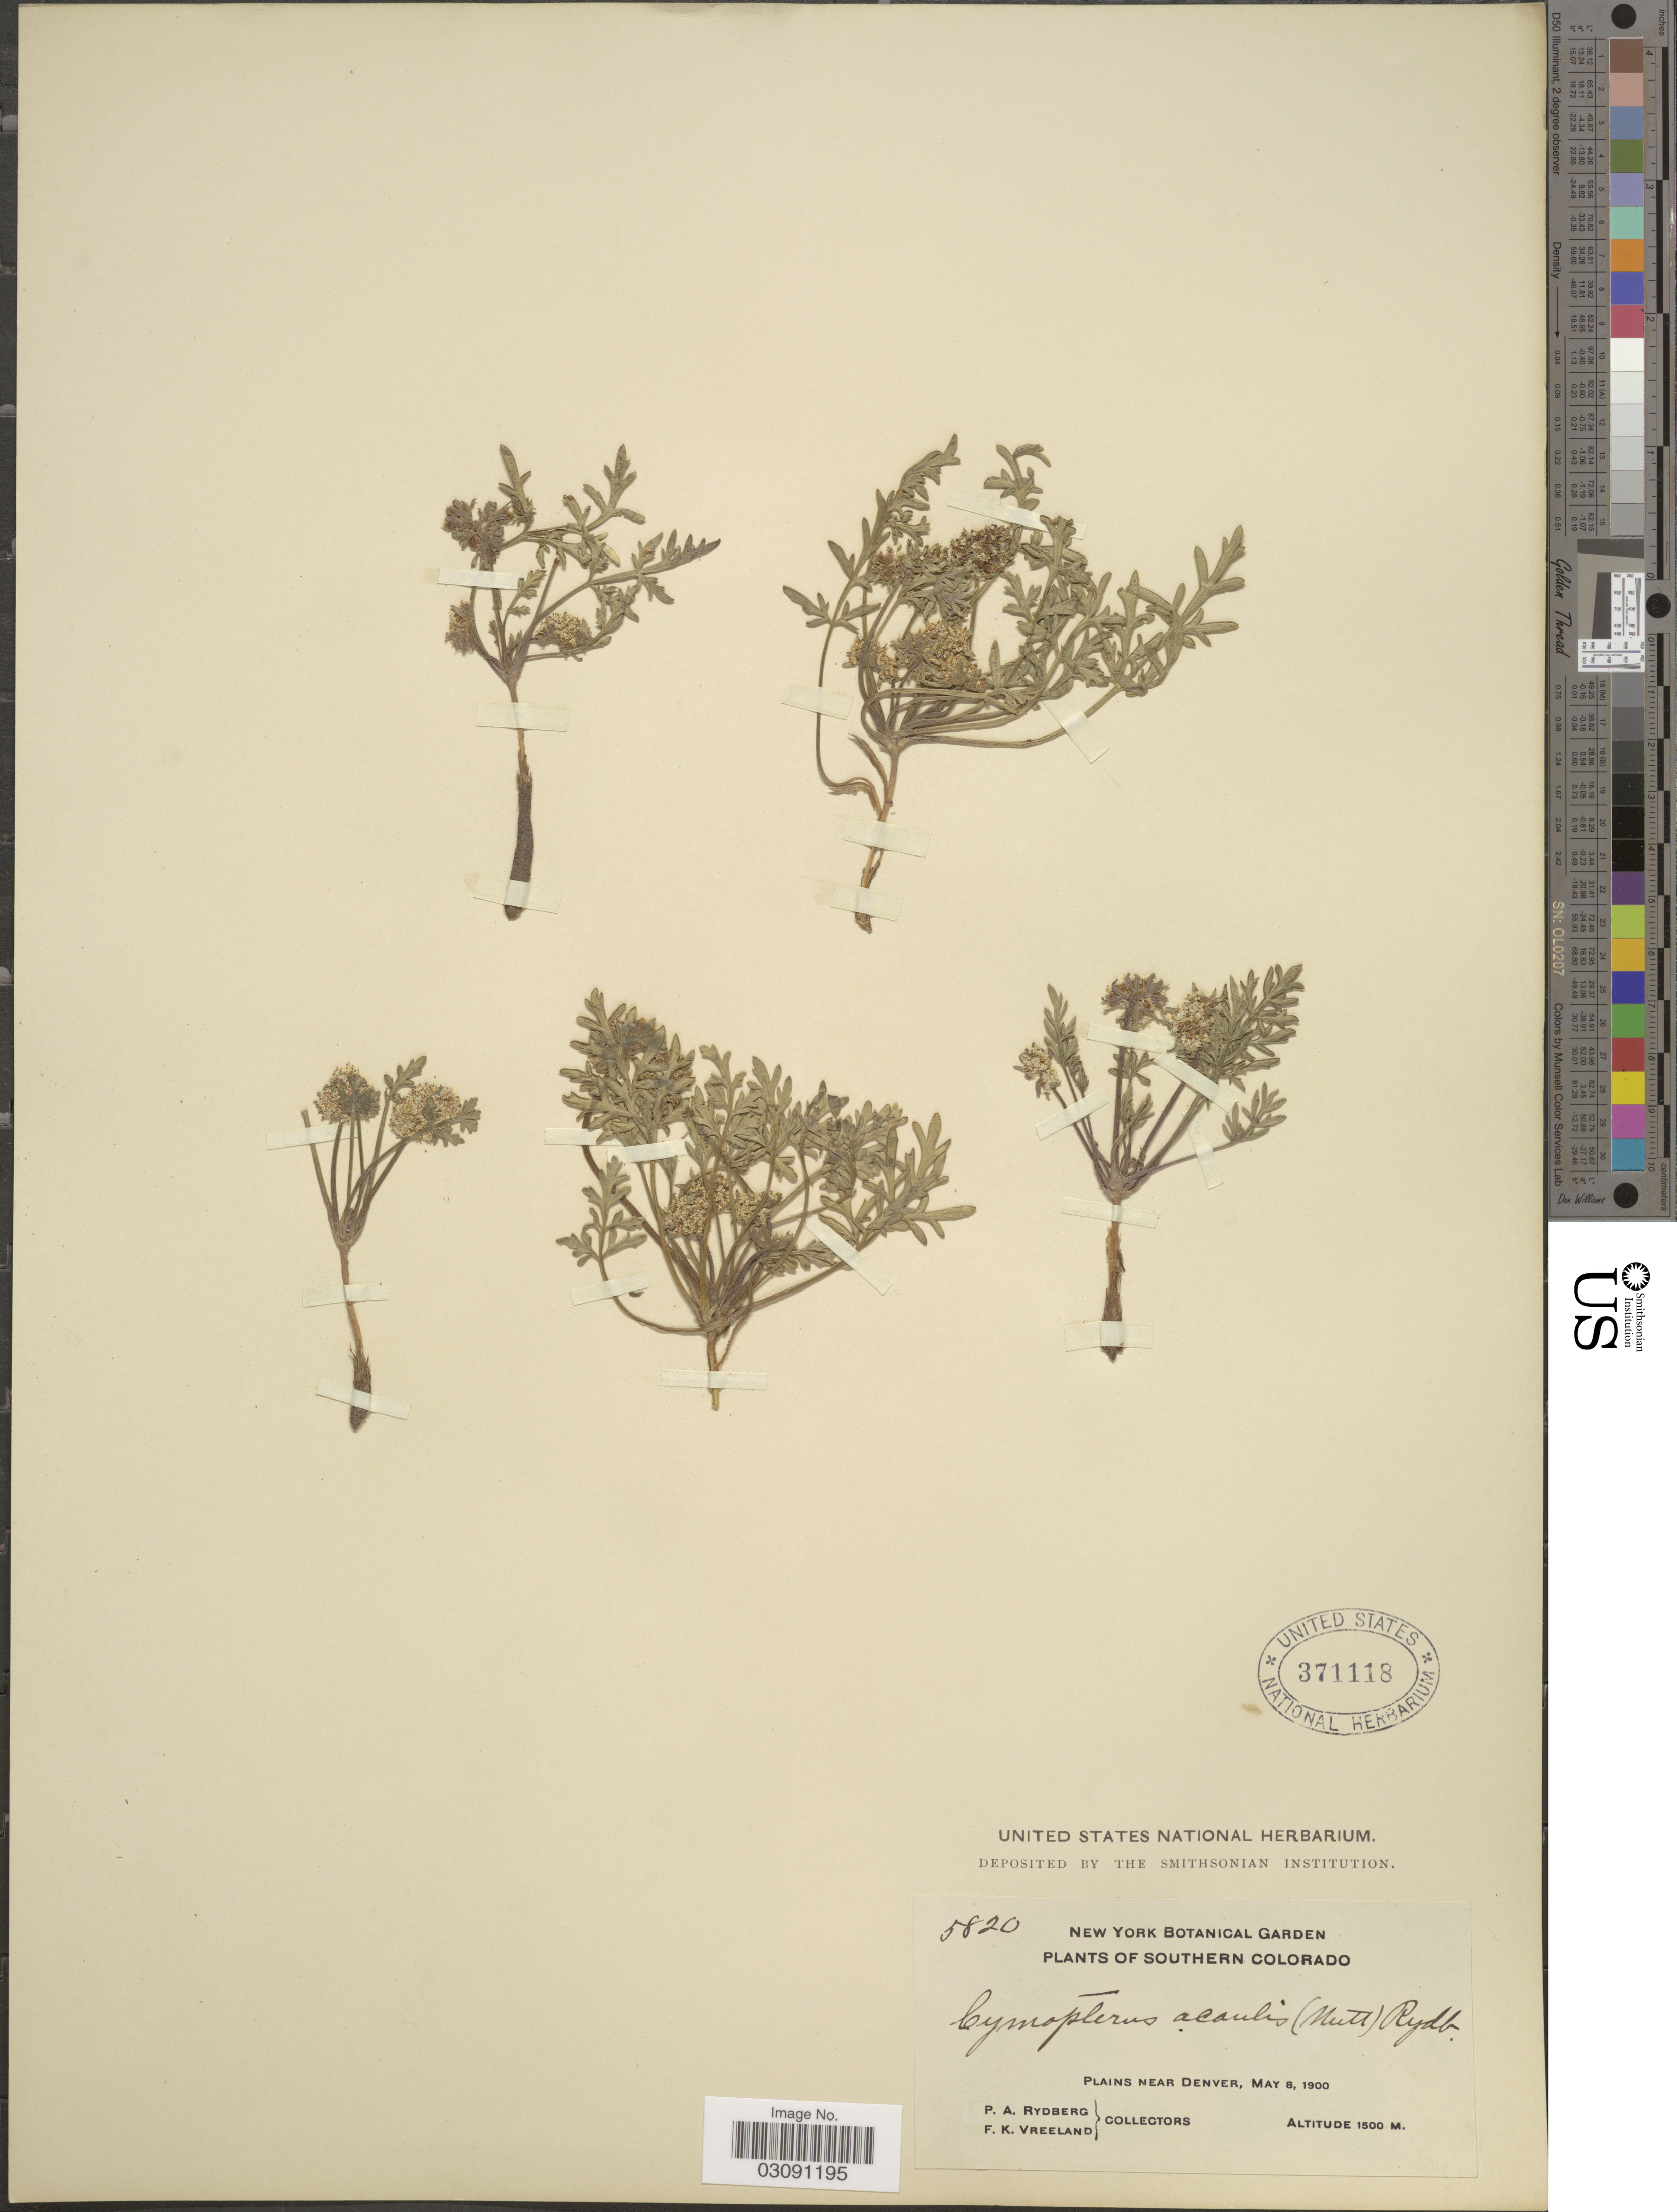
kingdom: Plantae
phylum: Tracheophyta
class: Magnoliopsida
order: Apiales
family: Apiaceae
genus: Cymopterus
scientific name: Cymopterus acaulis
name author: (Pursh) Raf.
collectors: P. A. Rydberg & F. Vreeland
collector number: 5820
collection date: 1900-05-08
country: United States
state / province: Colorado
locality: Southern Colorado, Plains near Denver.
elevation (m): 1500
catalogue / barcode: US 371118